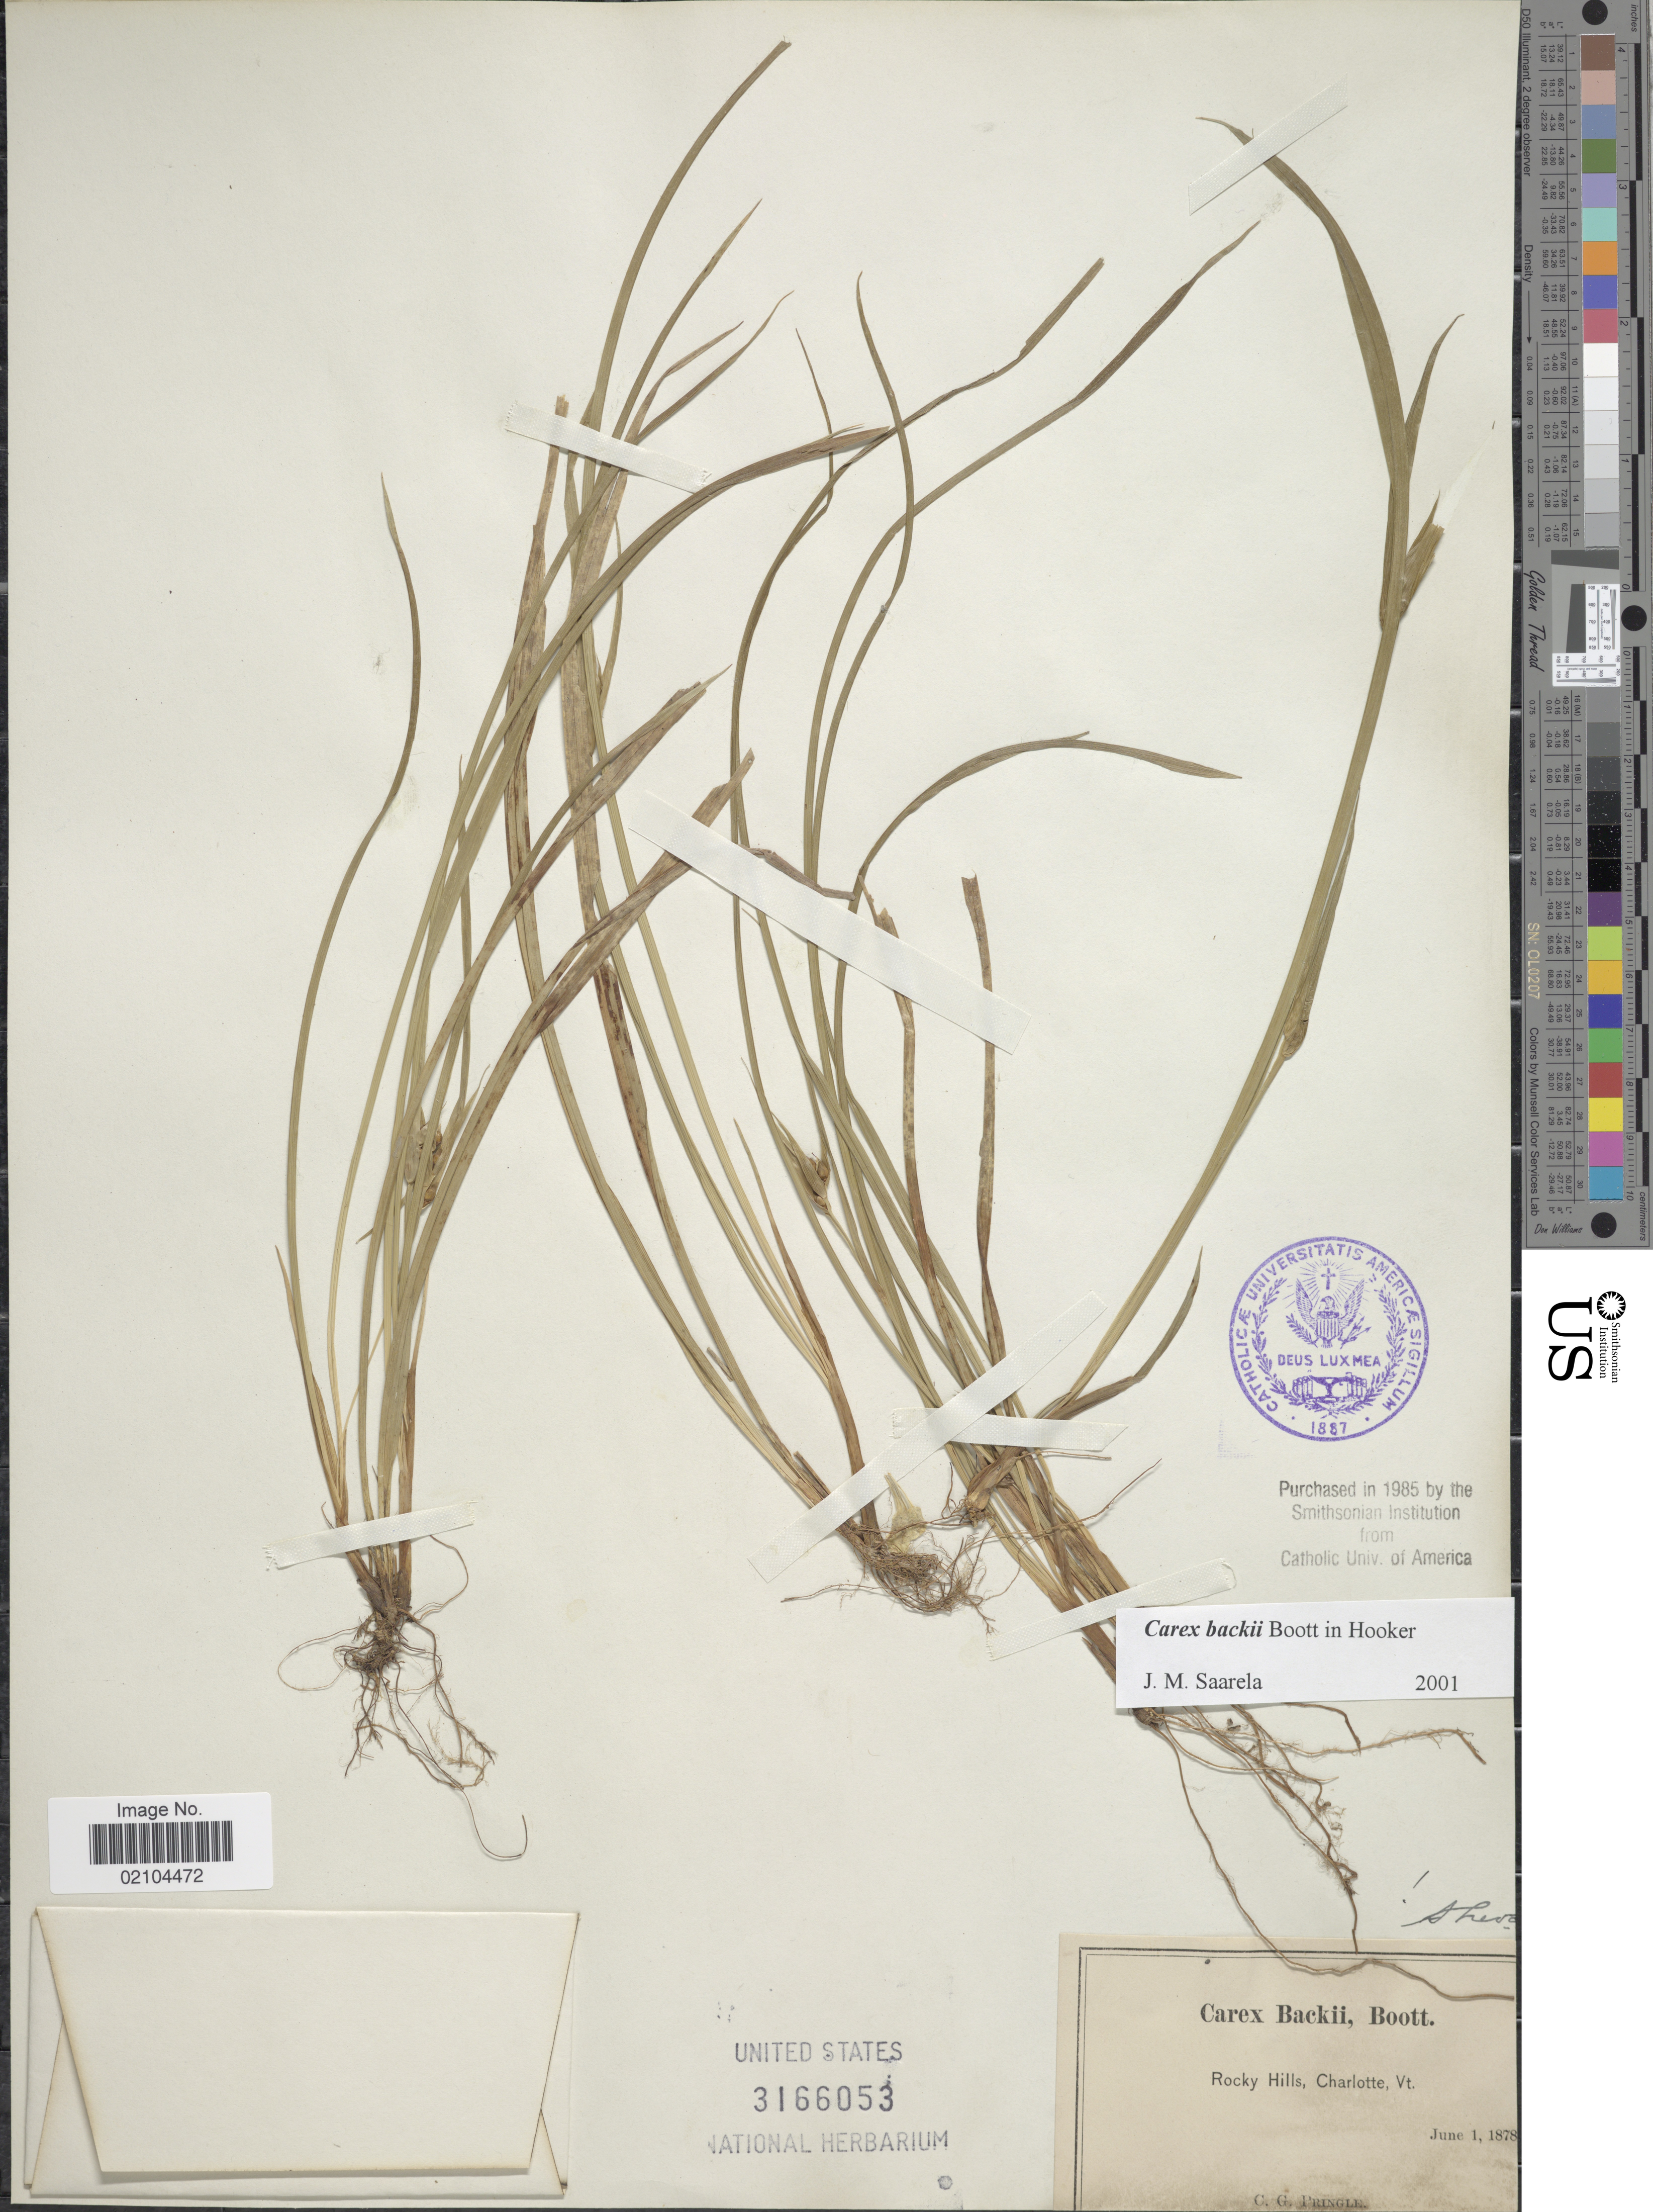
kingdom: Plantae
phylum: Tracheophyta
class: Liliopsida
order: Poales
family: Cyperaceae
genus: Carex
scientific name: Carex backii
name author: Boott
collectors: C. G. Pringle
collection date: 1878-06-01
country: United States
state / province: Vermont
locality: Rocky Hills, Charlotte.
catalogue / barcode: US 3166053